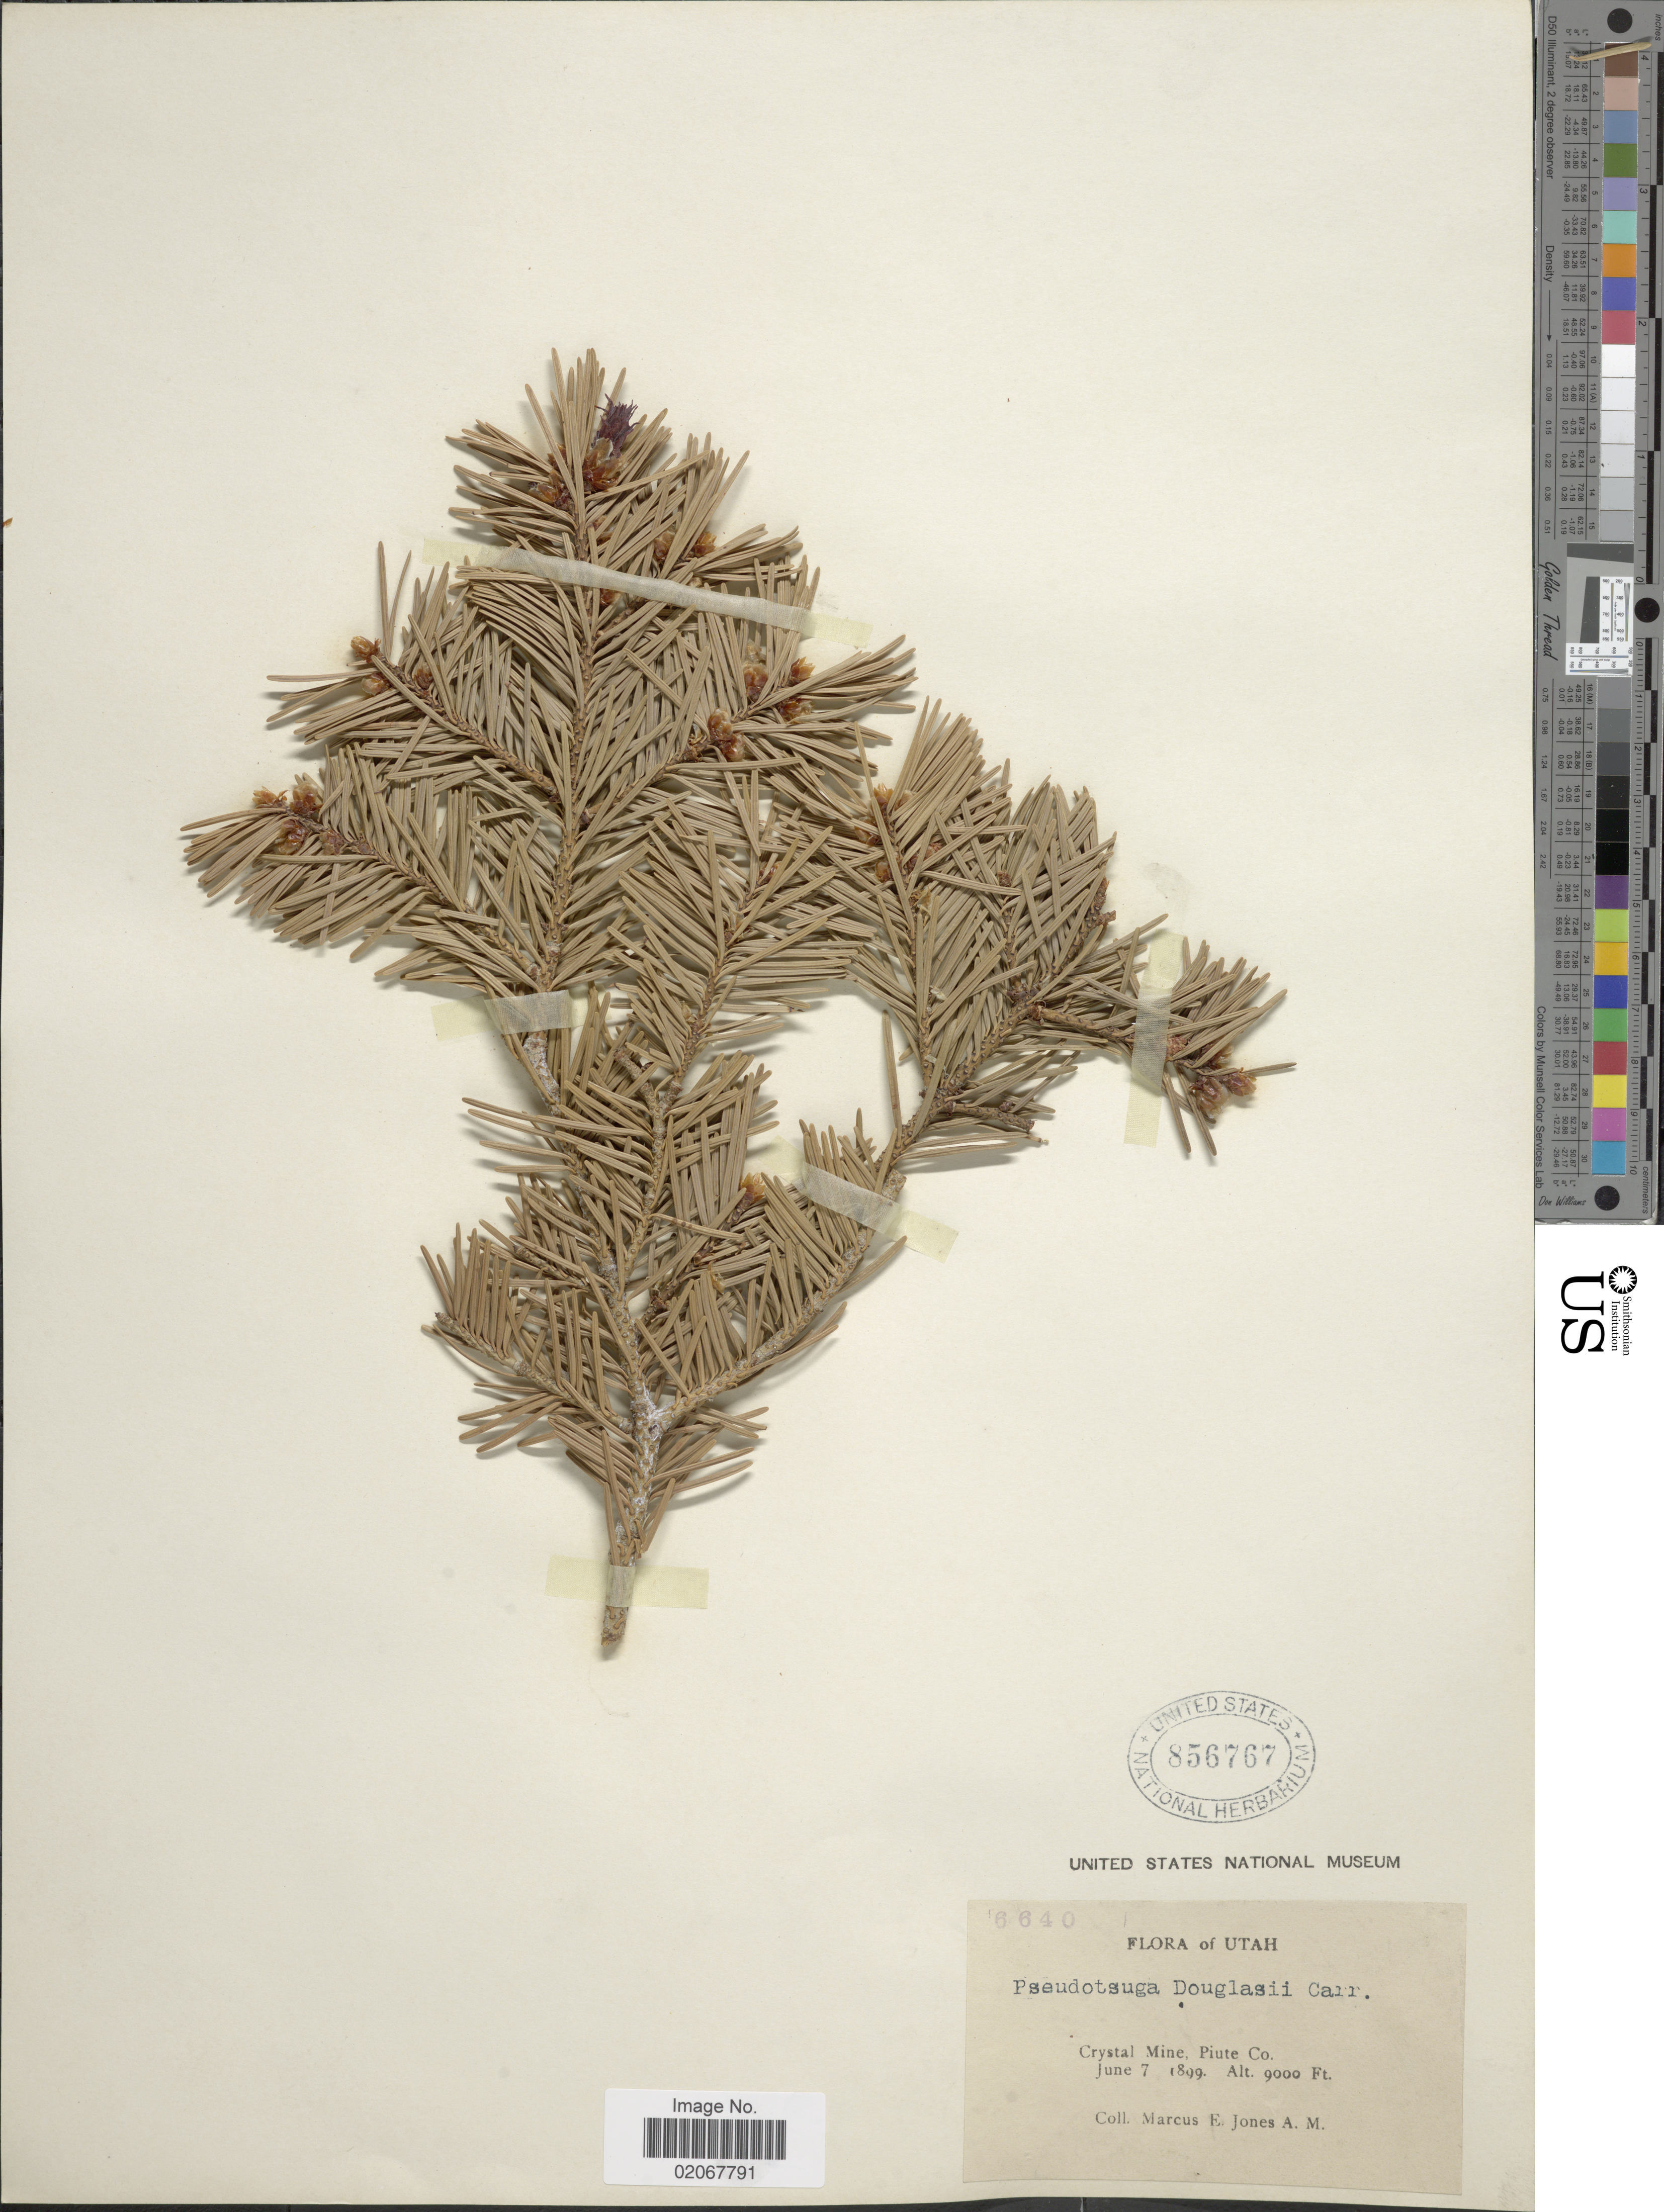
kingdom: Plantae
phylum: Tracheophyta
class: Pinopsida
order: Pinales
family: Pinaceae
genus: Pseudotsuga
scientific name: Pseudotsuga menziesii var. glauca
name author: (Beissn.) Franco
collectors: M. E. Jones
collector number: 6640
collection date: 1899-06-07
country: United States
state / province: Utah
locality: Crystal Mine, Piute Co.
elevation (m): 2743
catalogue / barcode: US 856767